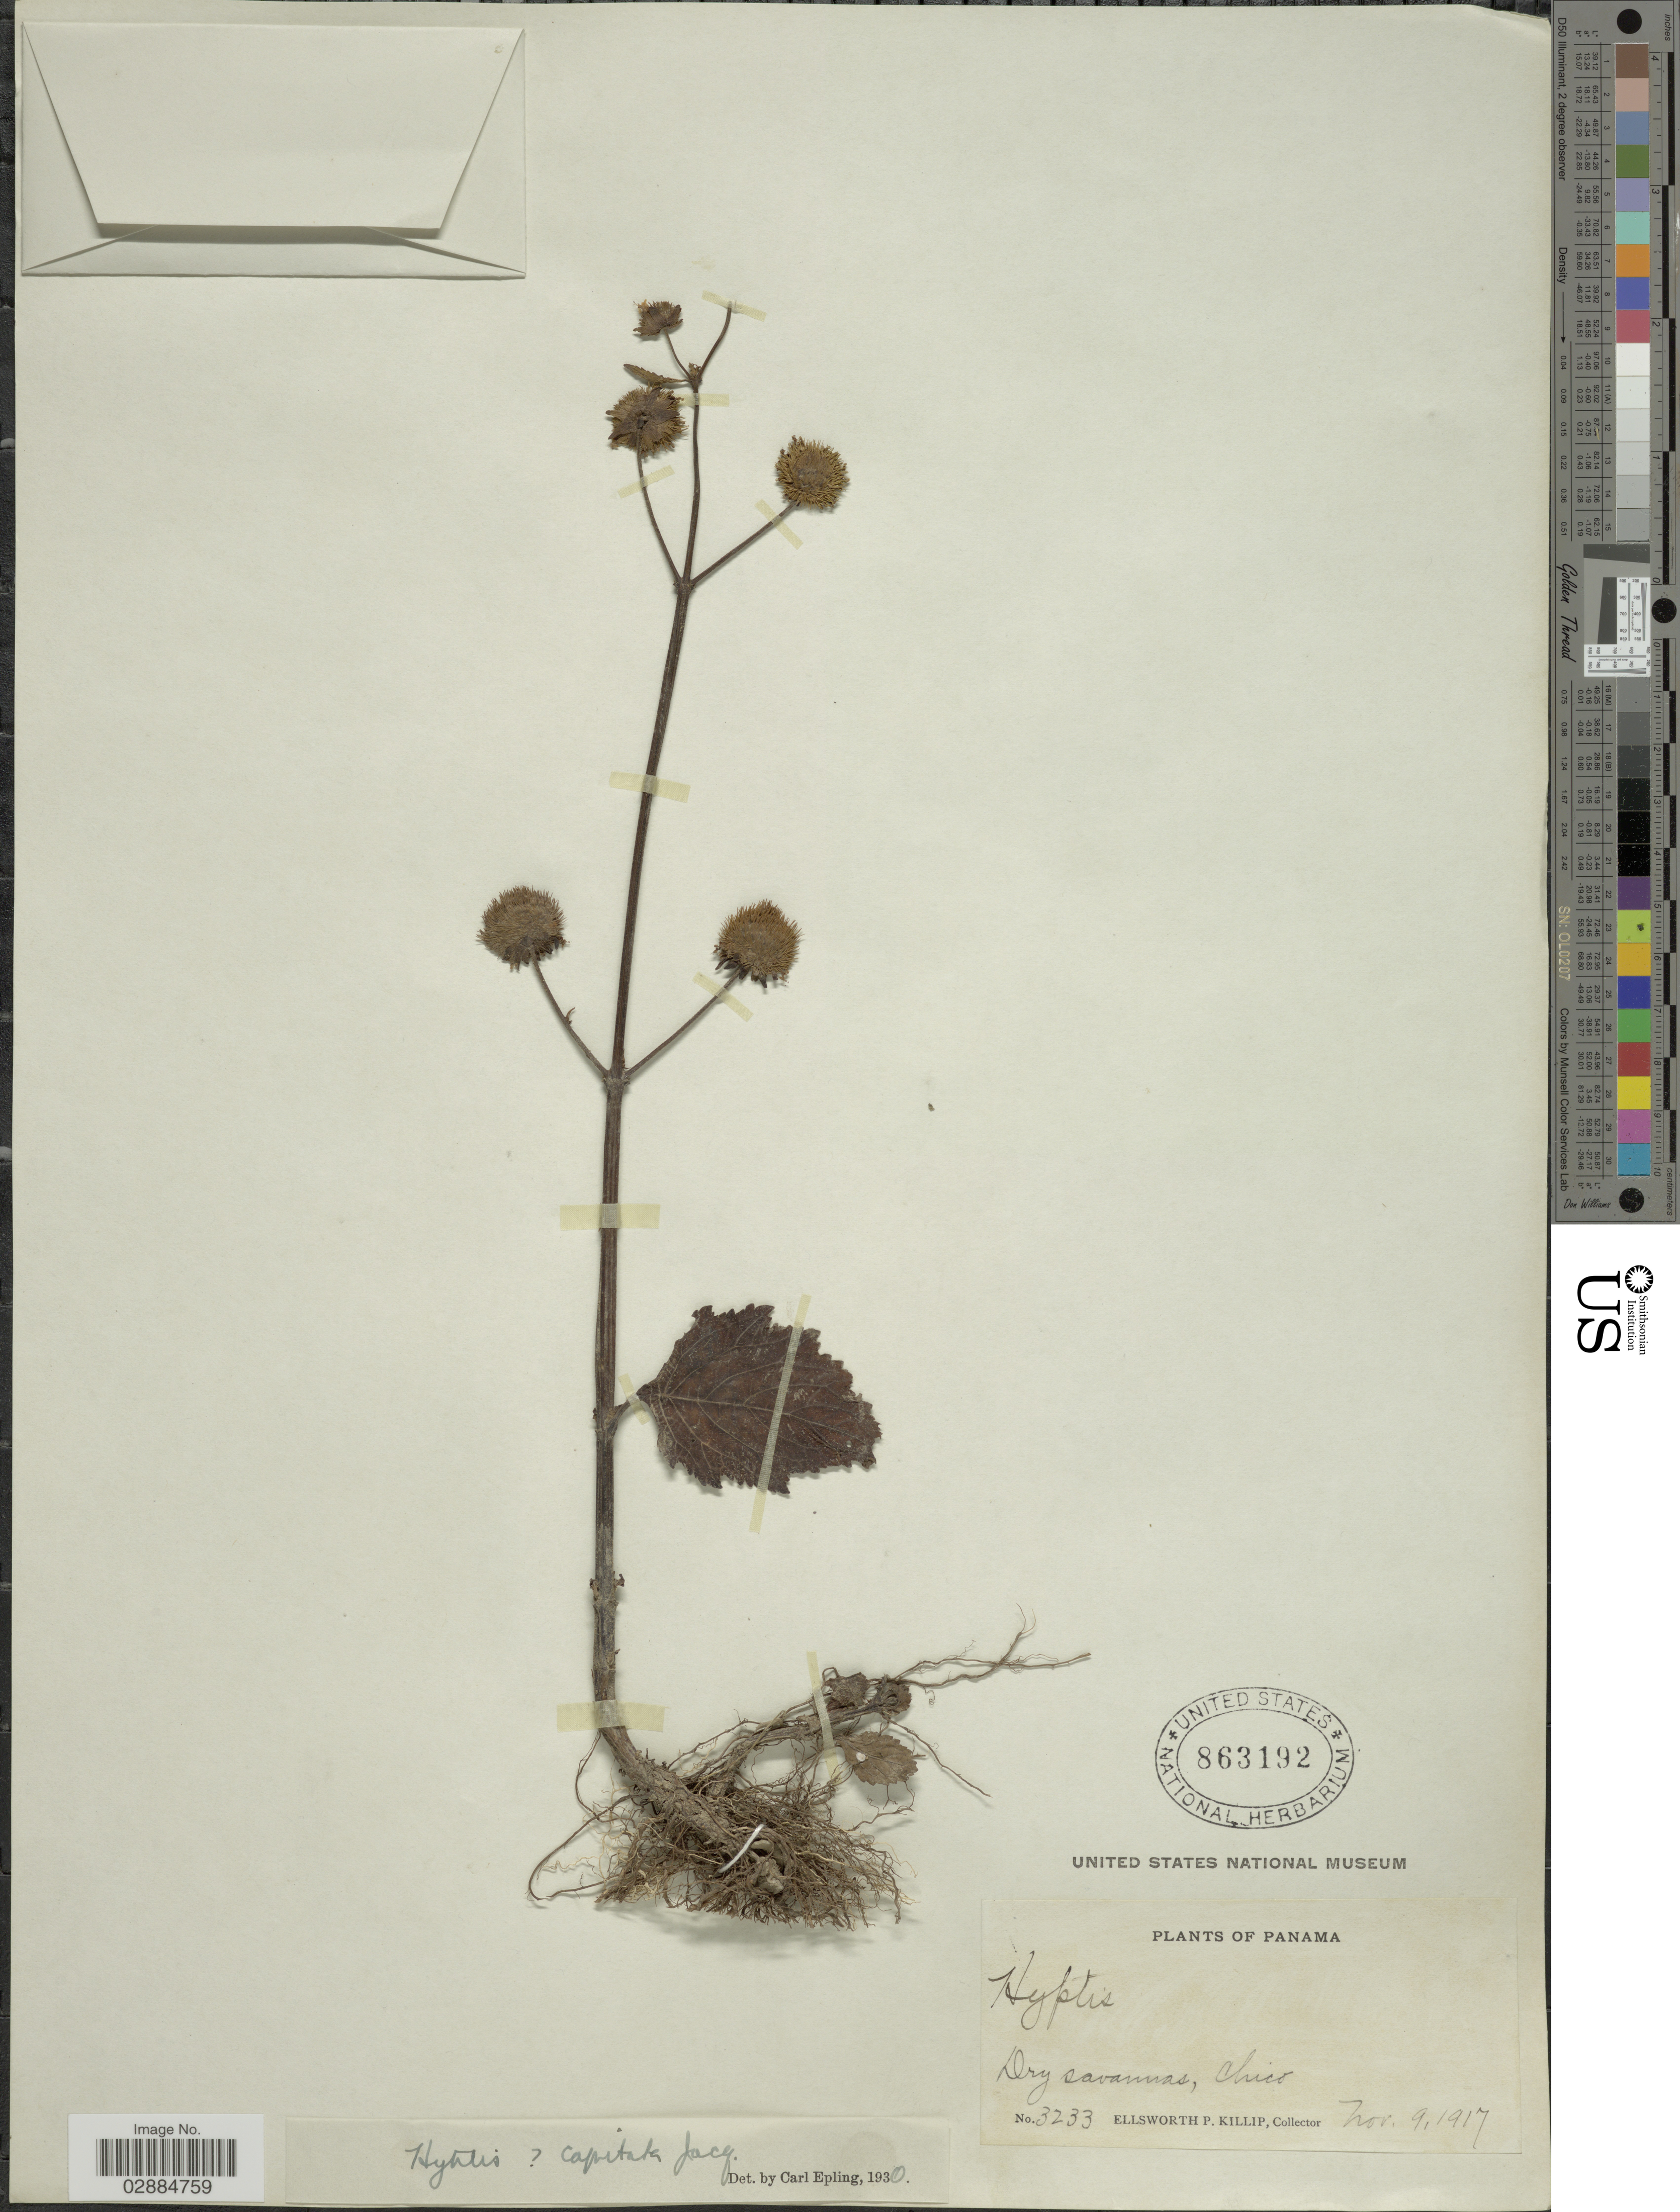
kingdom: Plantae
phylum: Tracheophyta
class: Magnoliopsida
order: Lamiales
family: Lamiaceae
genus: Hyptis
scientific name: Hyptis capitata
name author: Jacq.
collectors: E. P. Killip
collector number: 3233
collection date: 1917-11-09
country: Panama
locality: Dry Savannas, Chico.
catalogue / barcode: US 863192